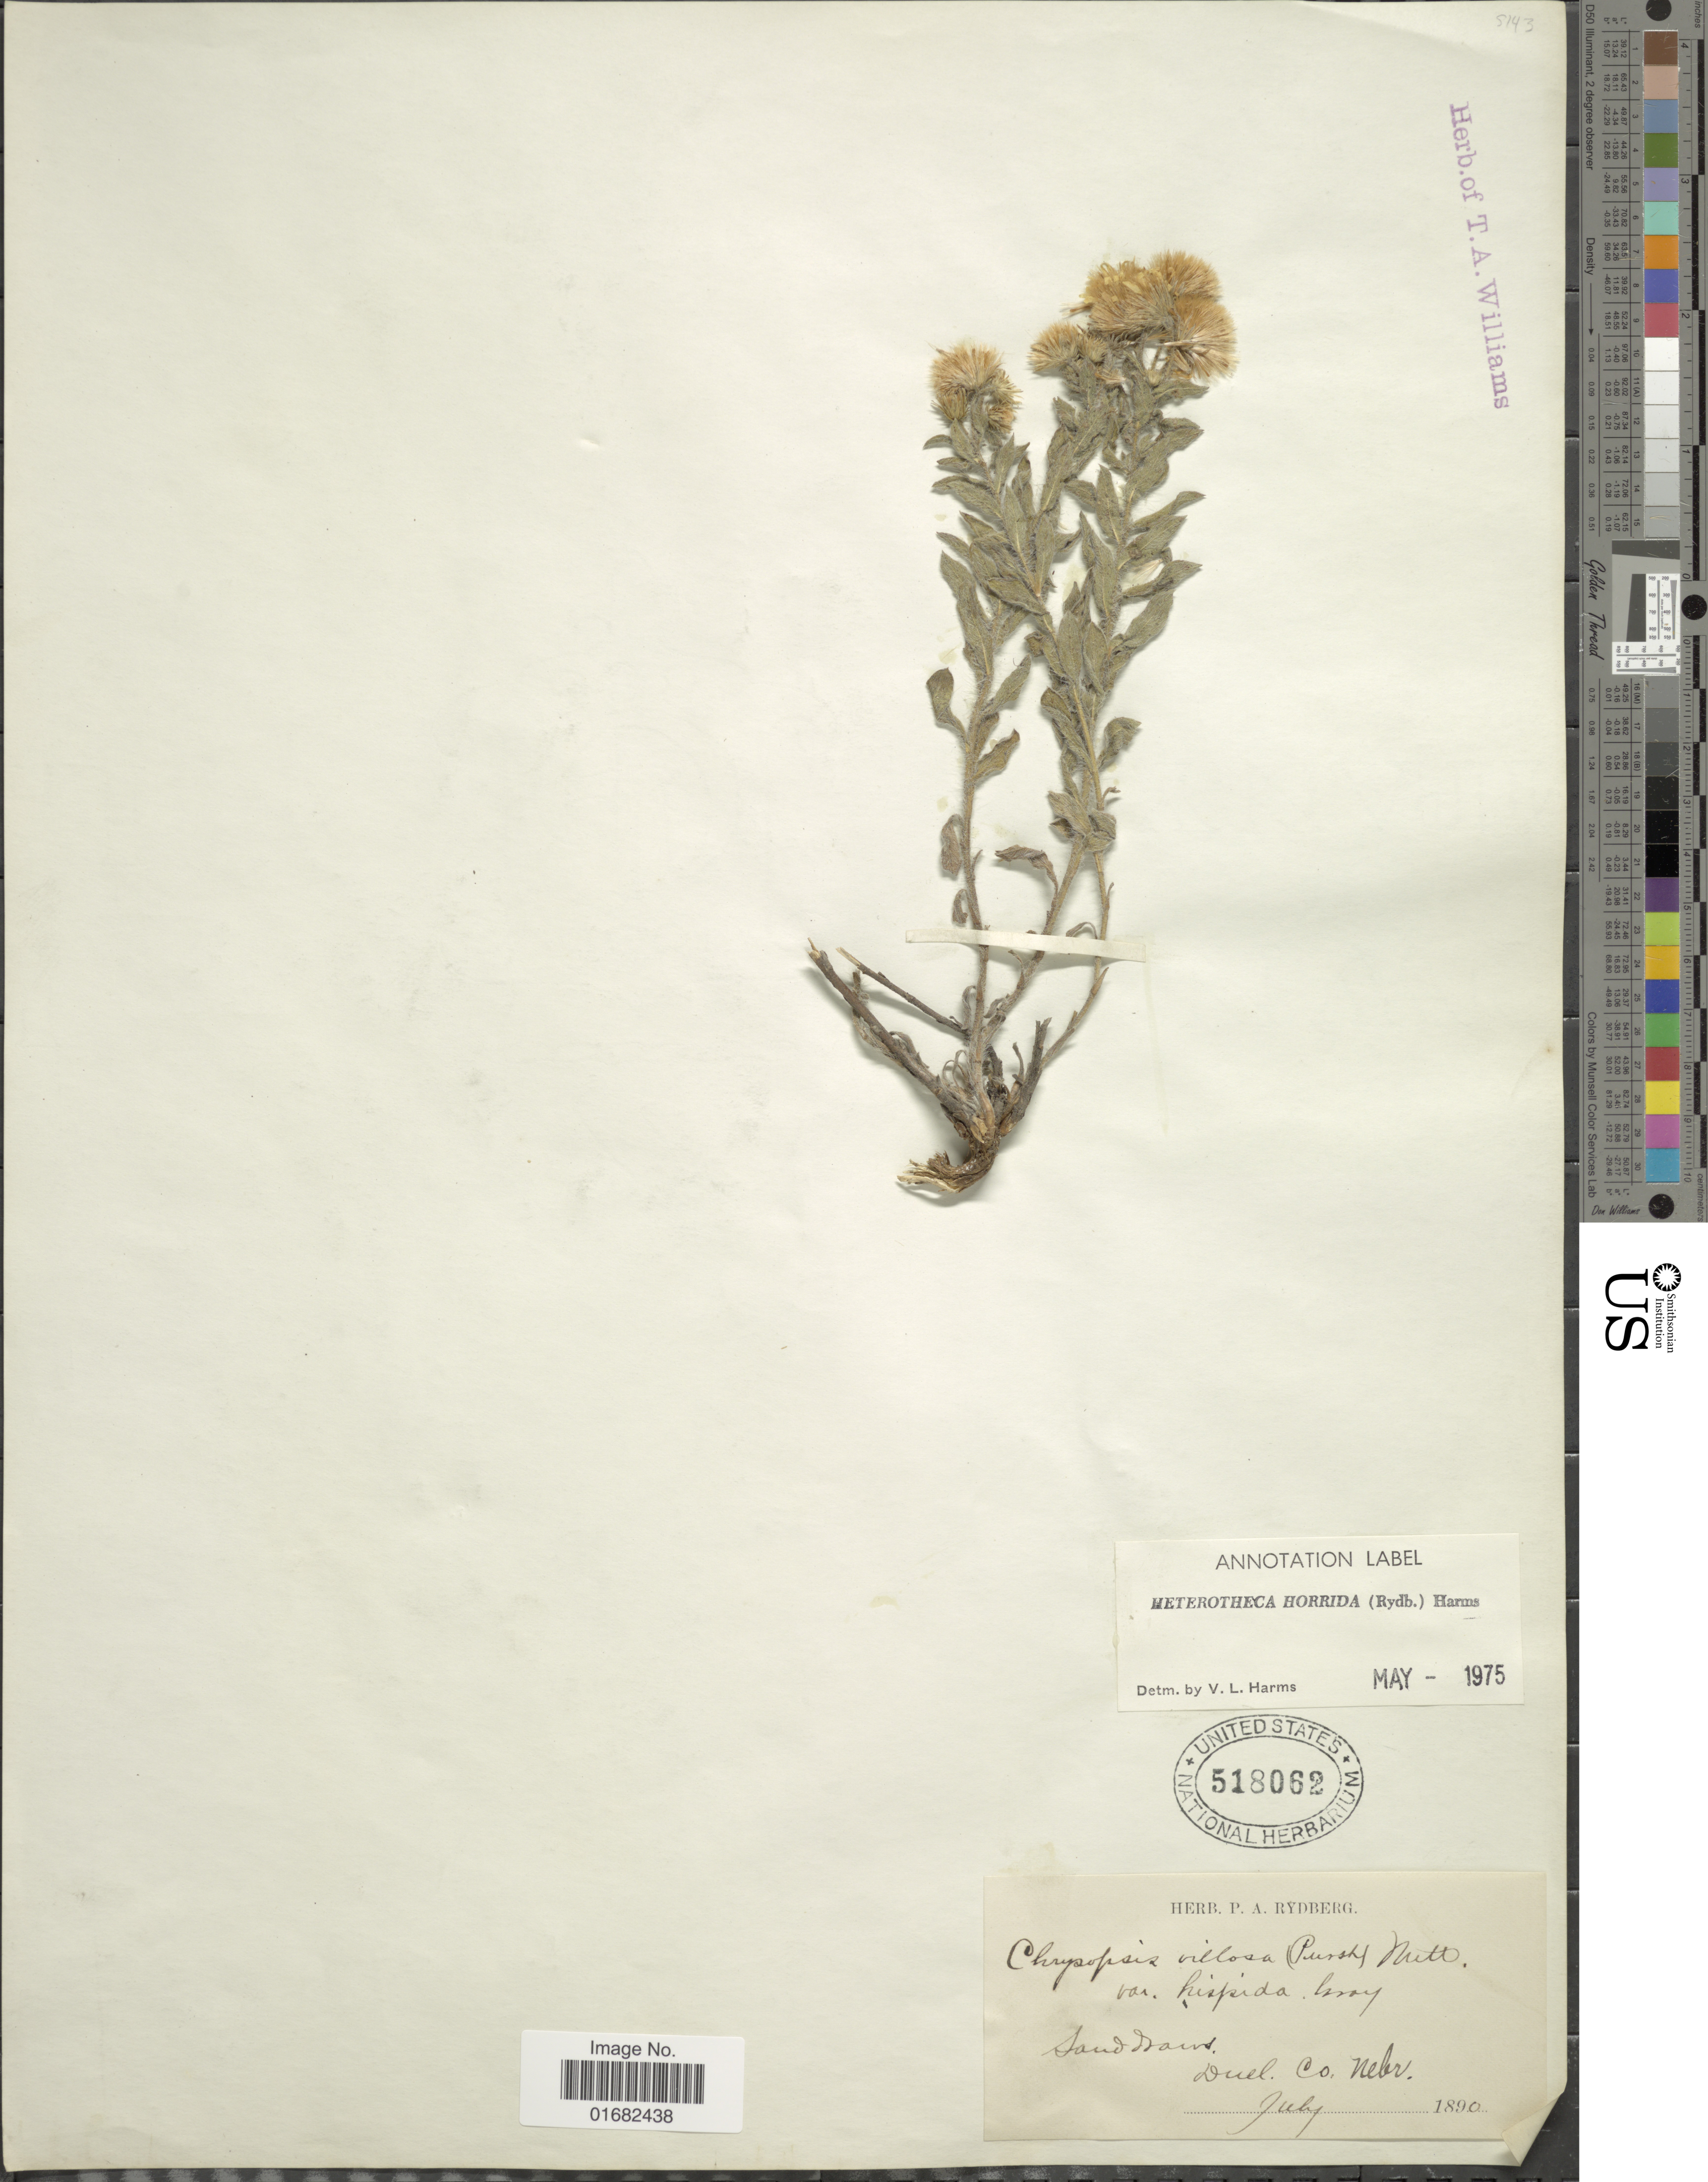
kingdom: Plantae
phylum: Tracheophyta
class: Magnoliopsida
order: Asterales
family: Asteraceae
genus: Heterotheca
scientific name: Heterotheca horrida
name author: (Rydb.) V.L. Harms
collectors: ex herb. P. A. Rydberg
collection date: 1890-07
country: United States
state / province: Nebraska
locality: Duel Co.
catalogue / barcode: US 518062